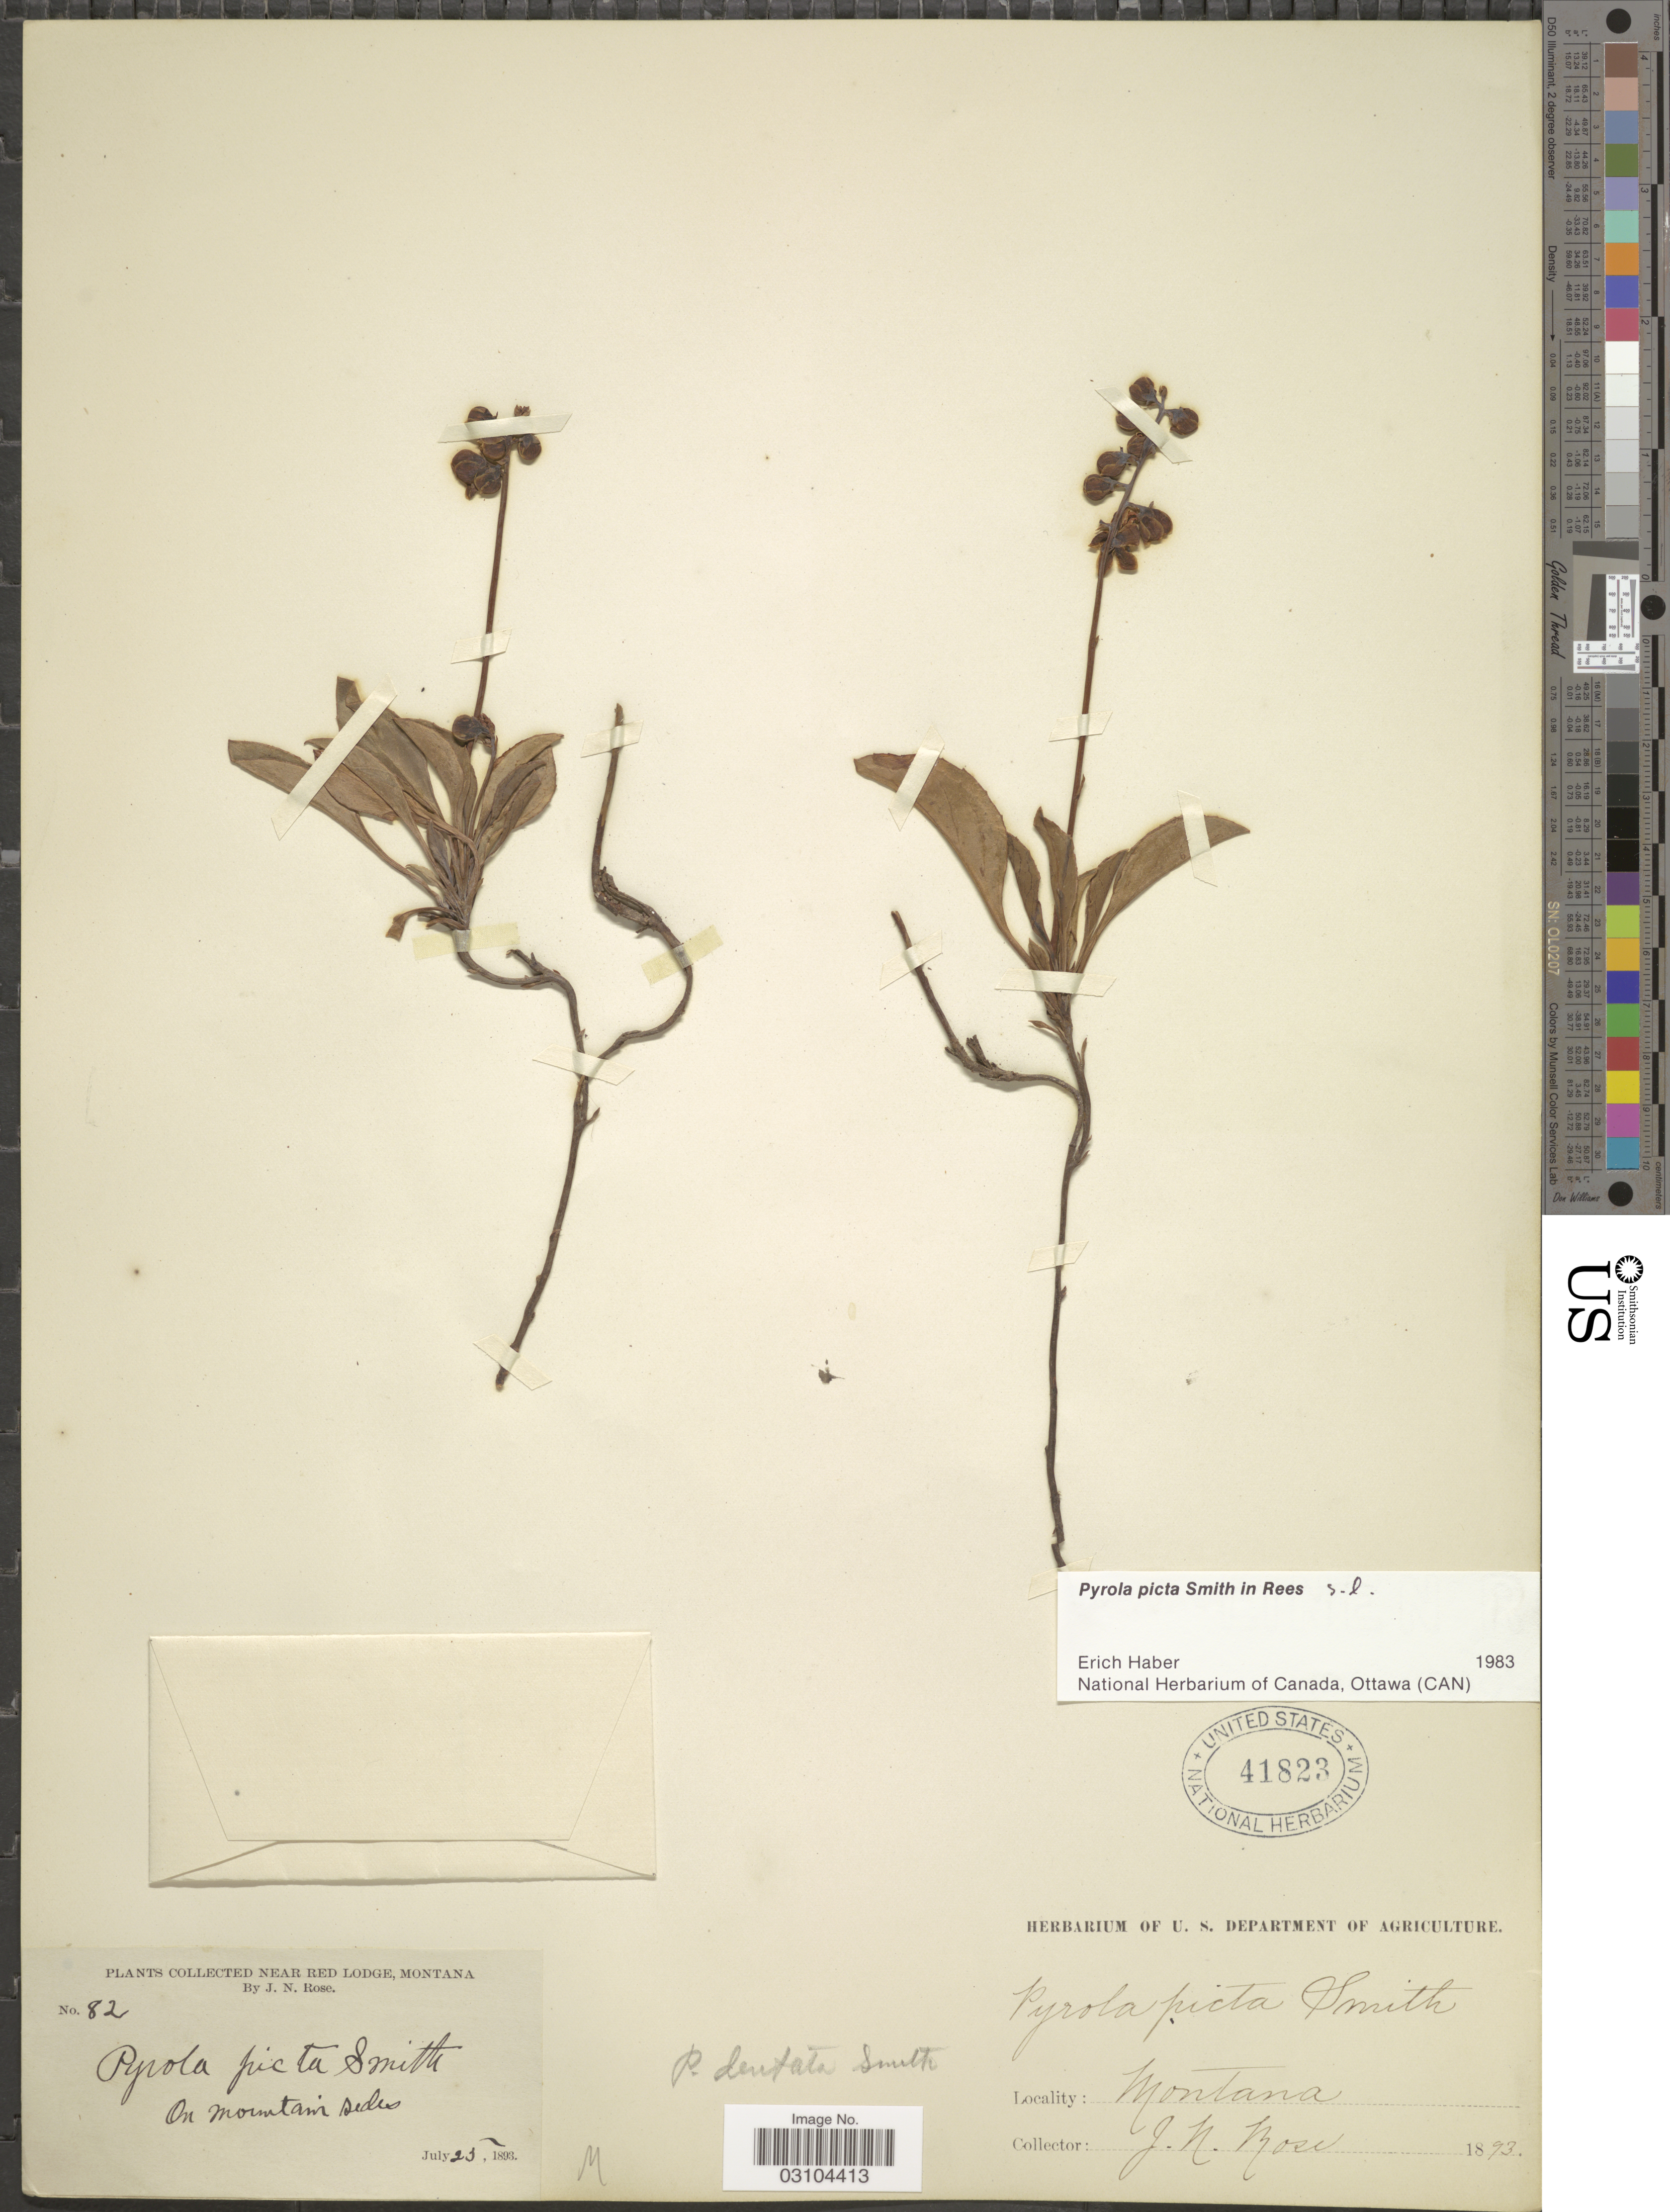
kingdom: Plantae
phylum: Tracheophyta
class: Magnoliopsida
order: Ericales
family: Ericaceae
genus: Pyrola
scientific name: Pyrola picta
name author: Sm. in Rees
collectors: J. N. Rose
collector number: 82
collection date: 1893-07-25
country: United States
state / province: Montana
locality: Near Red Lodge, On mountain sides.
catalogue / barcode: US 41823